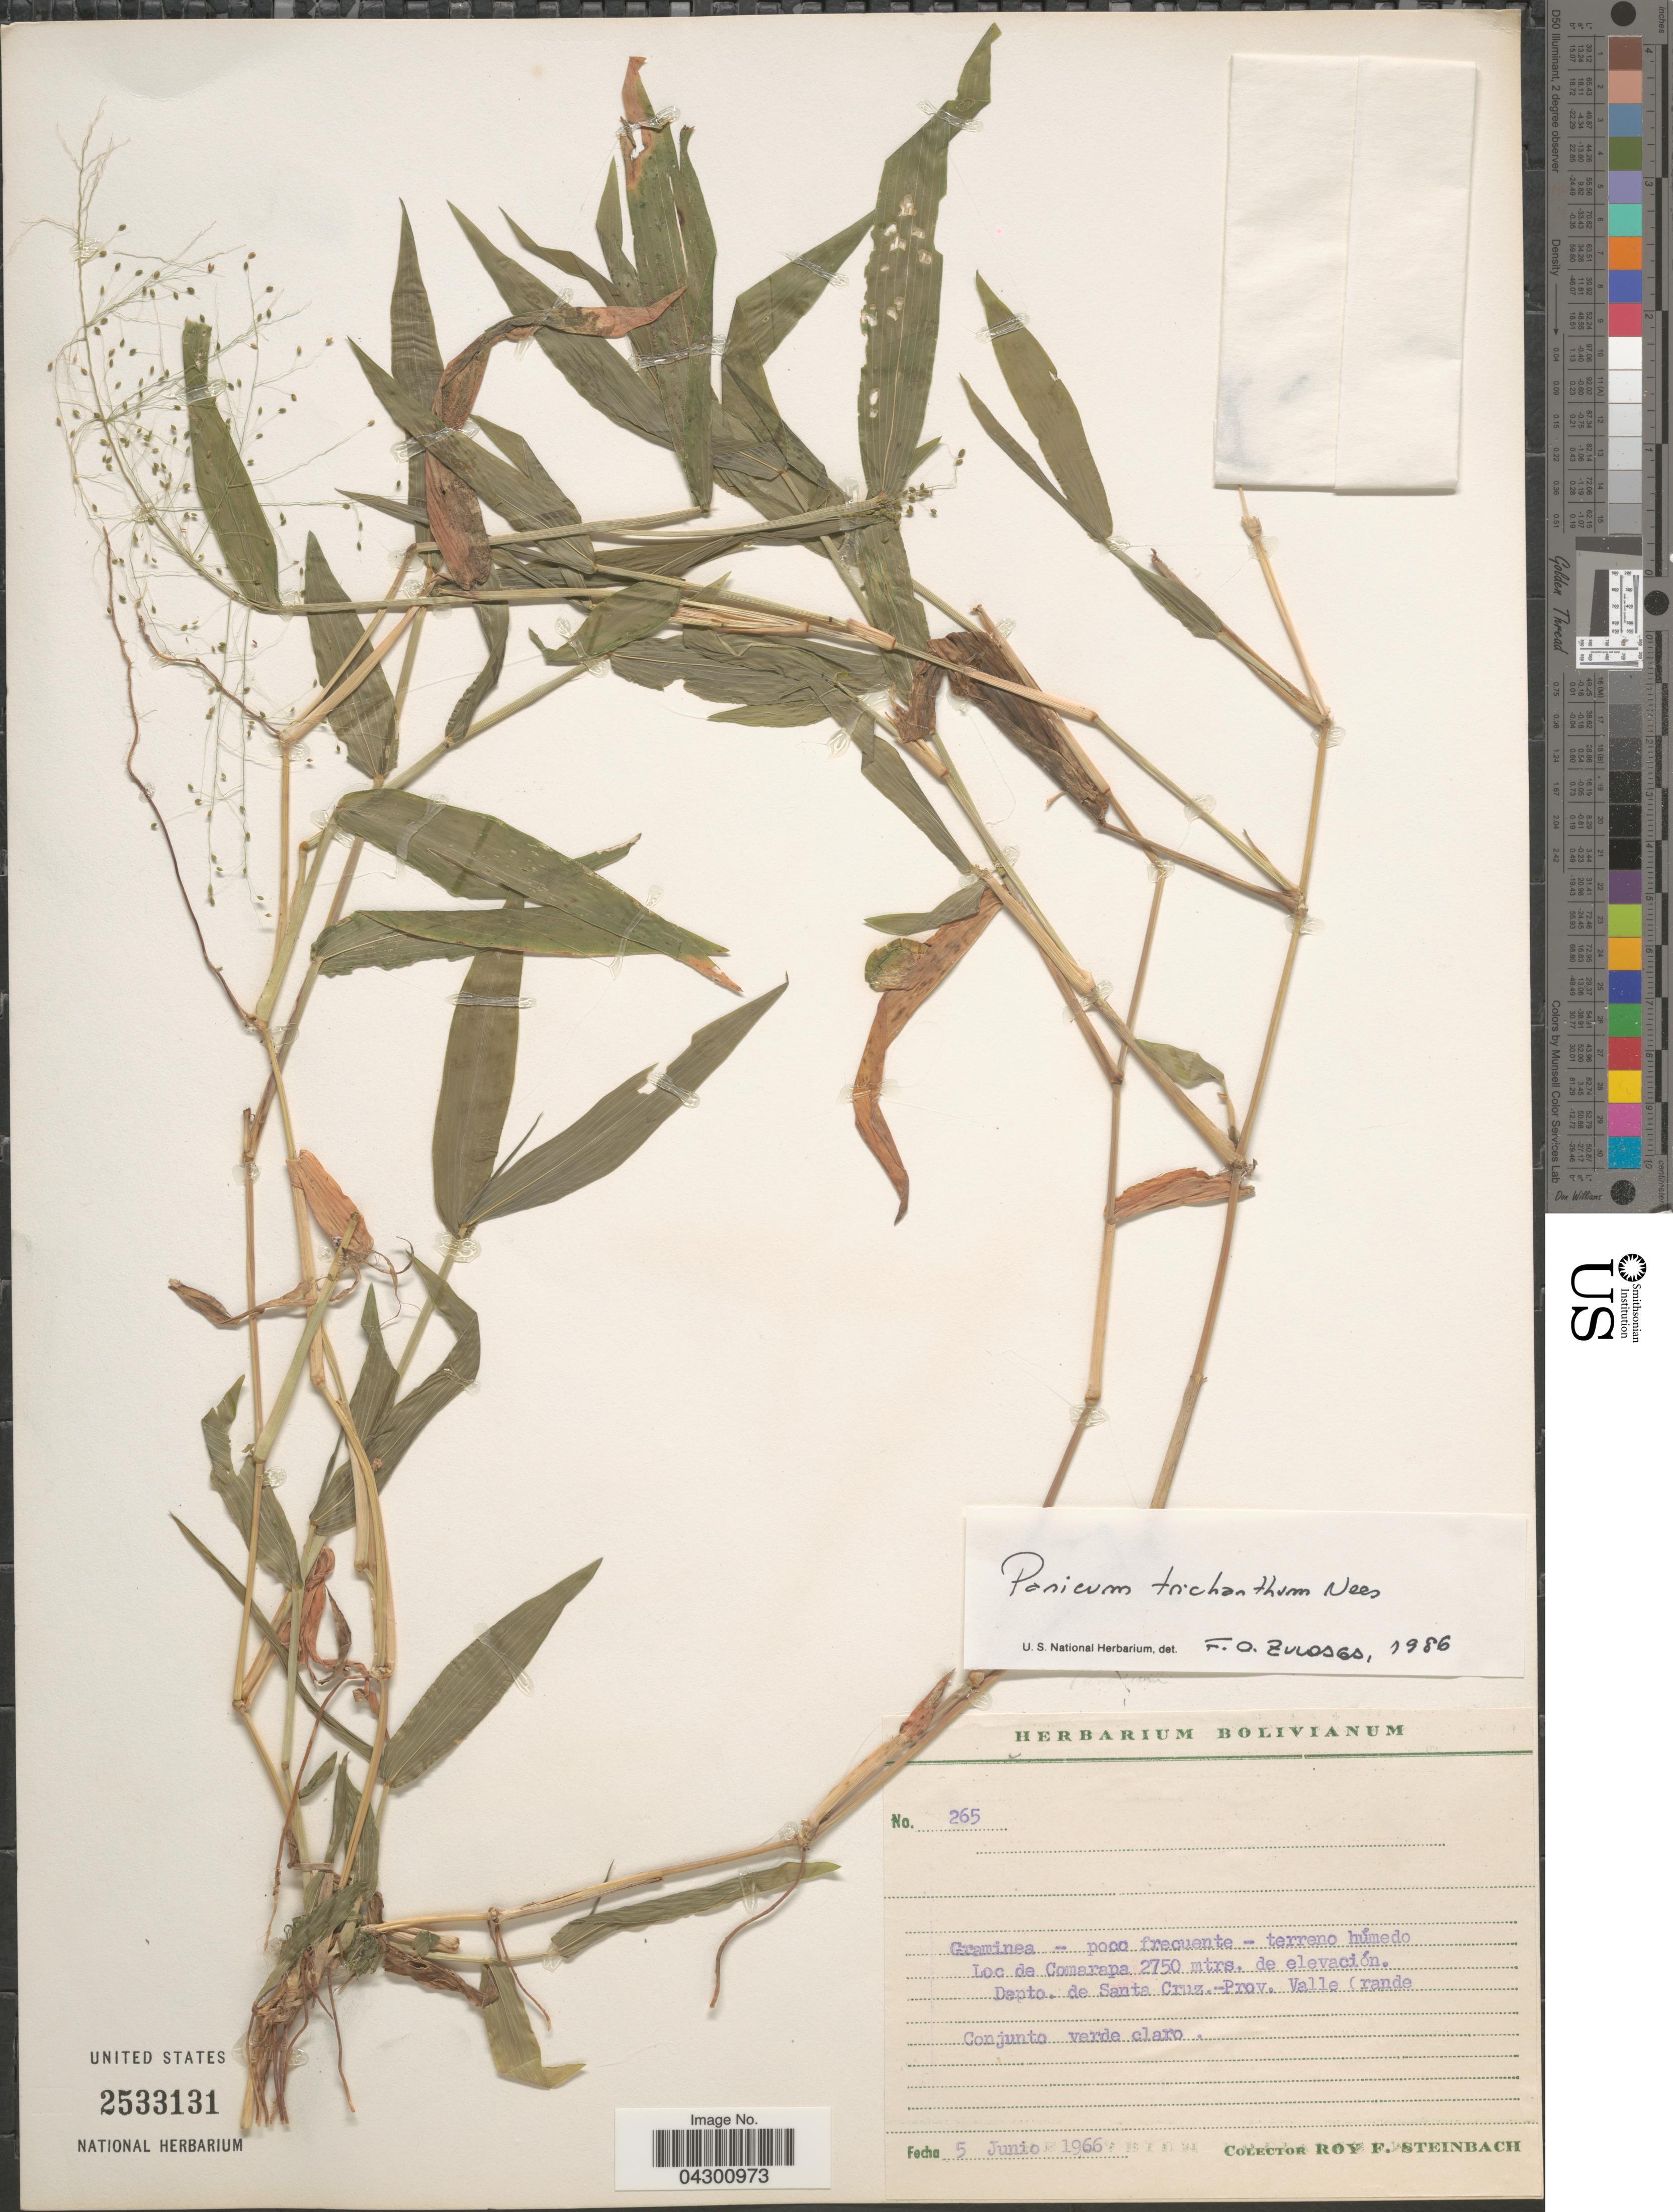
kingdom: Plantae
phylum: Tracheophyta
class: Liliopsida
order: Poales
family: Poaceae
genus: Panicum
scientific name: Panicum trichanthum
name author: Nees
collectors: R. F. Steinbach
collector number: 265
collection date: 1966-06-05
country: Bolivia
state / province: Santa Cruz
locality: Comarapa. Depto. de Santa Cruz. - Prov. Valle (rande.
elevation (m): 2750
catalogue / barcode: US 2533131